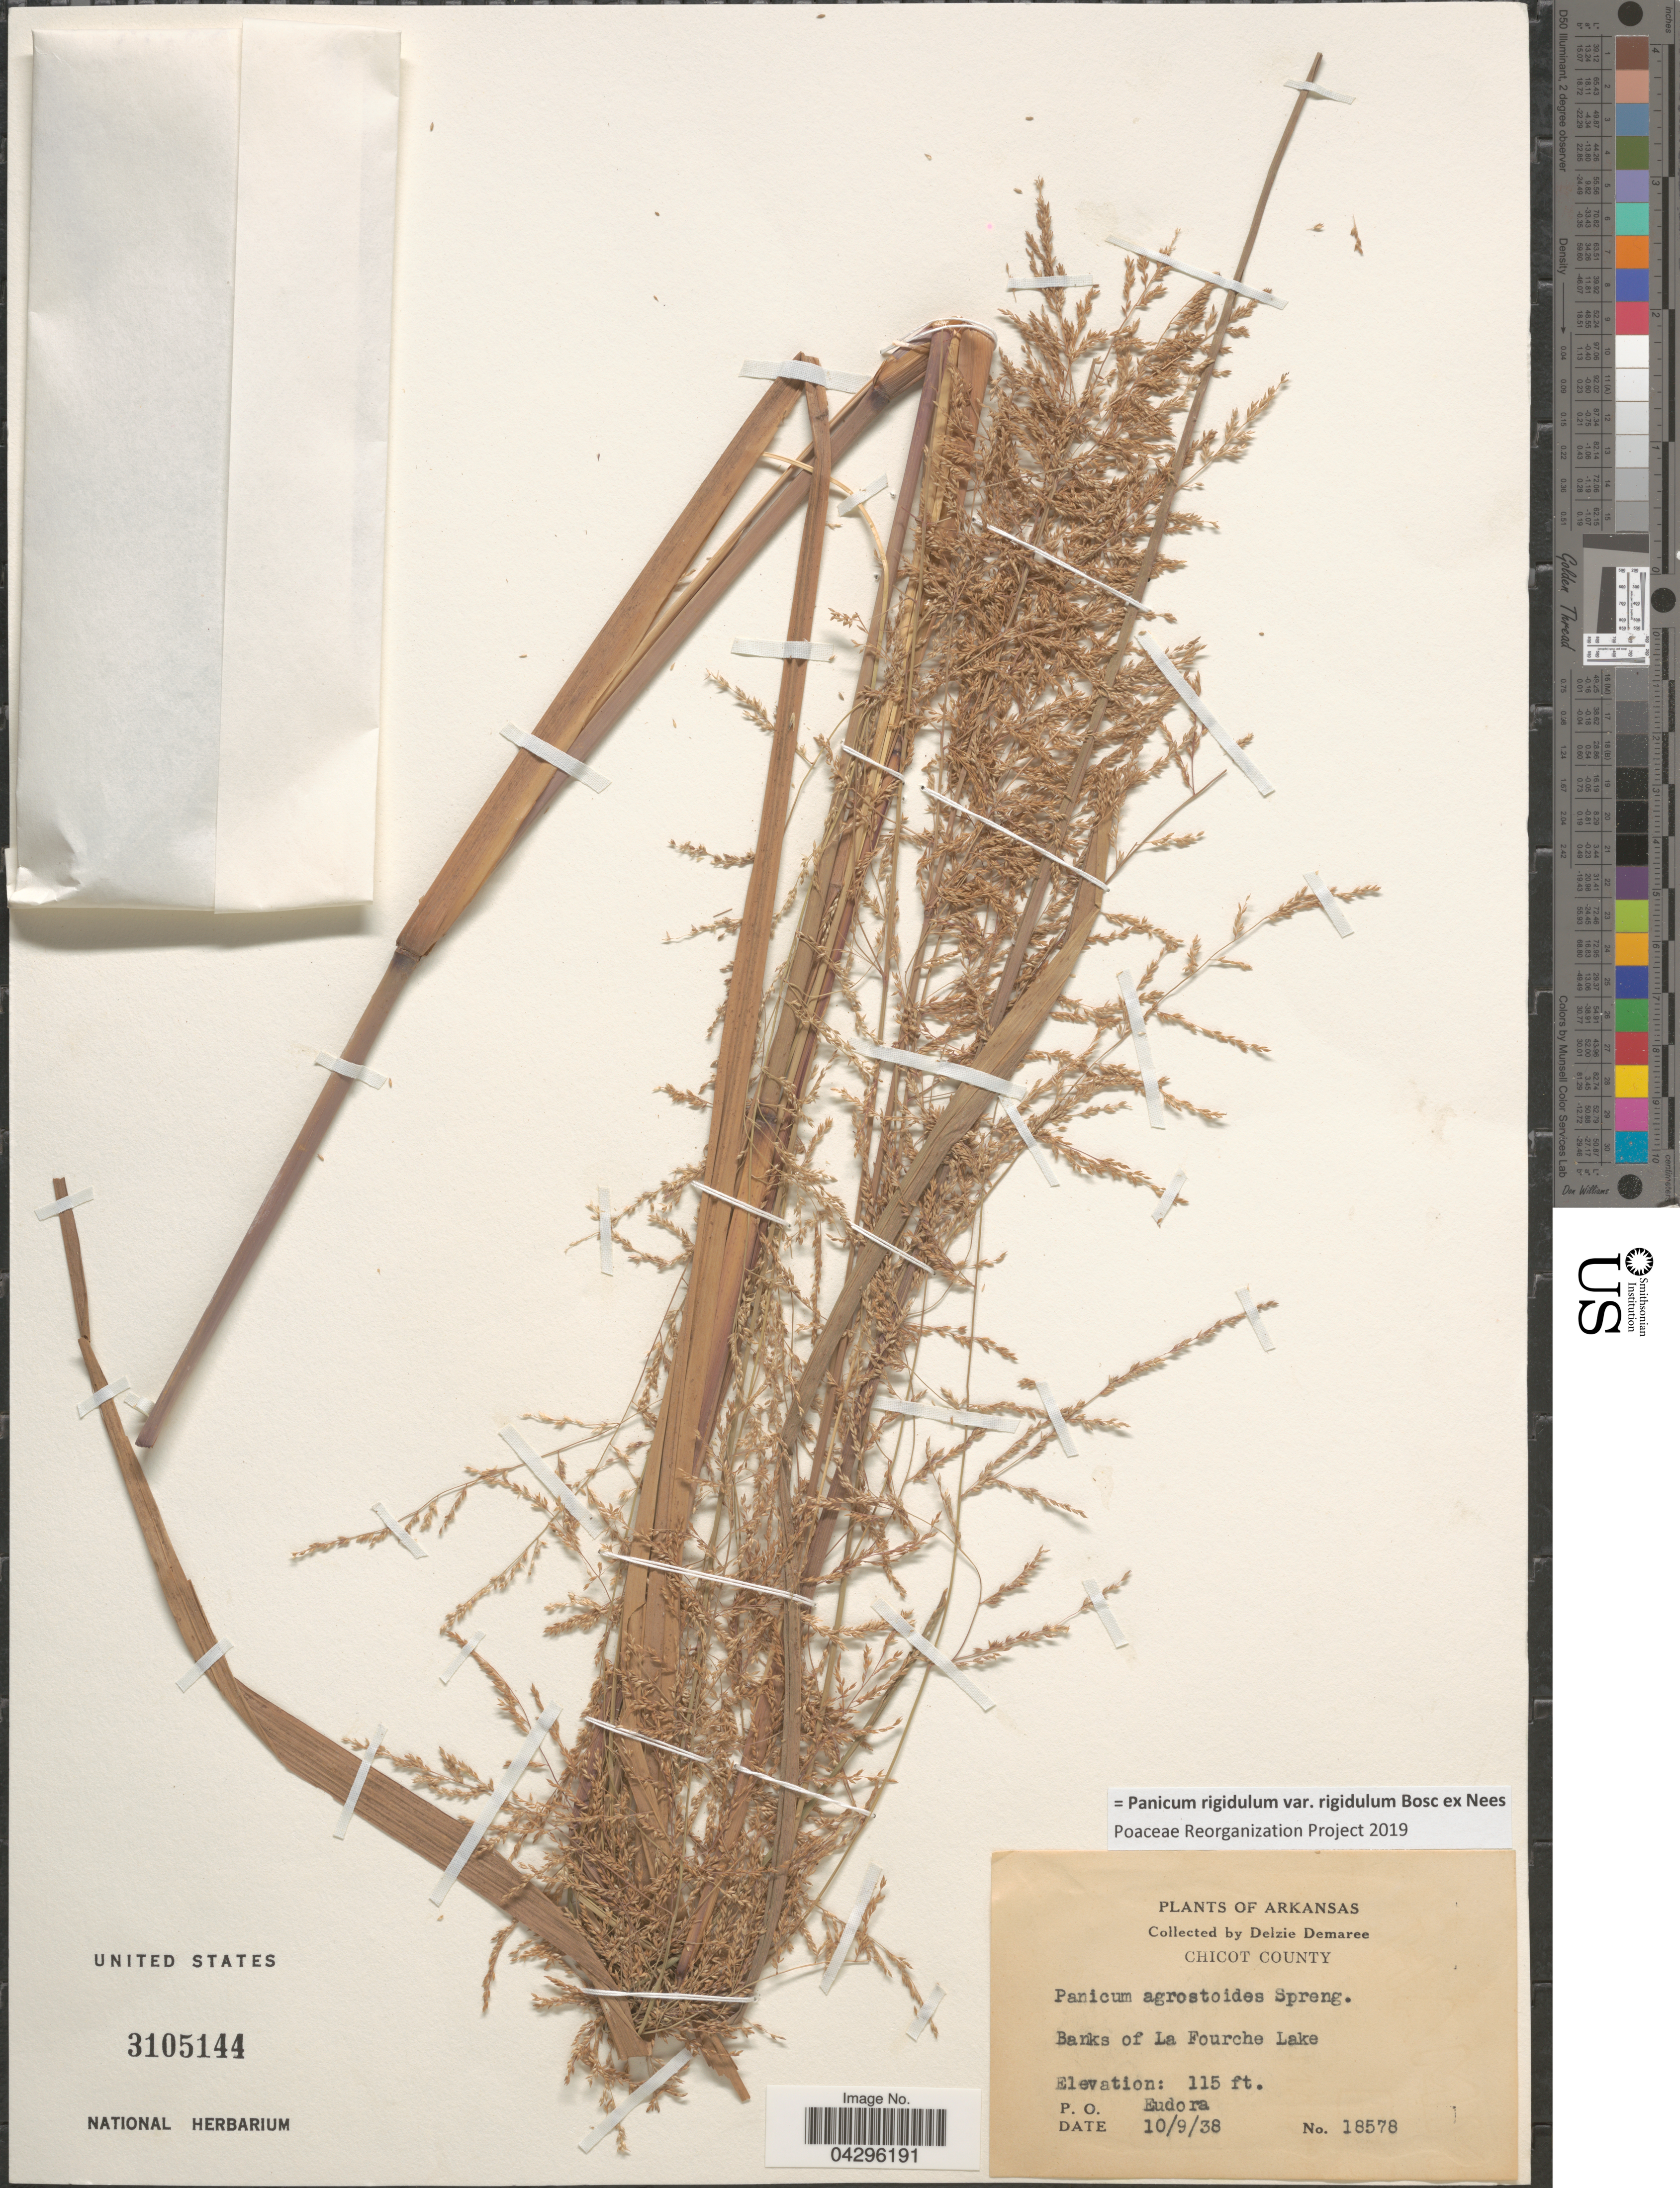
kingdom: Plantae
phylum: Tracheophyta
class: Liliopsida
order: Poales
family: Poaceae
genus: Panicum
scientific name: Panicum rigidulum var. rigidulum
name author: Bosc ex Nees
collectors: D. Demaree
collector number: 18578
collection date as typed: Transcribed d/m/y: 9/10/38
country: United States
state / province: Arkansas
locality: Chicot County. Banks of La Fourche Lake. P. O. Eudora.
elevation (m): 35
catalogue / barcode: US 3105144